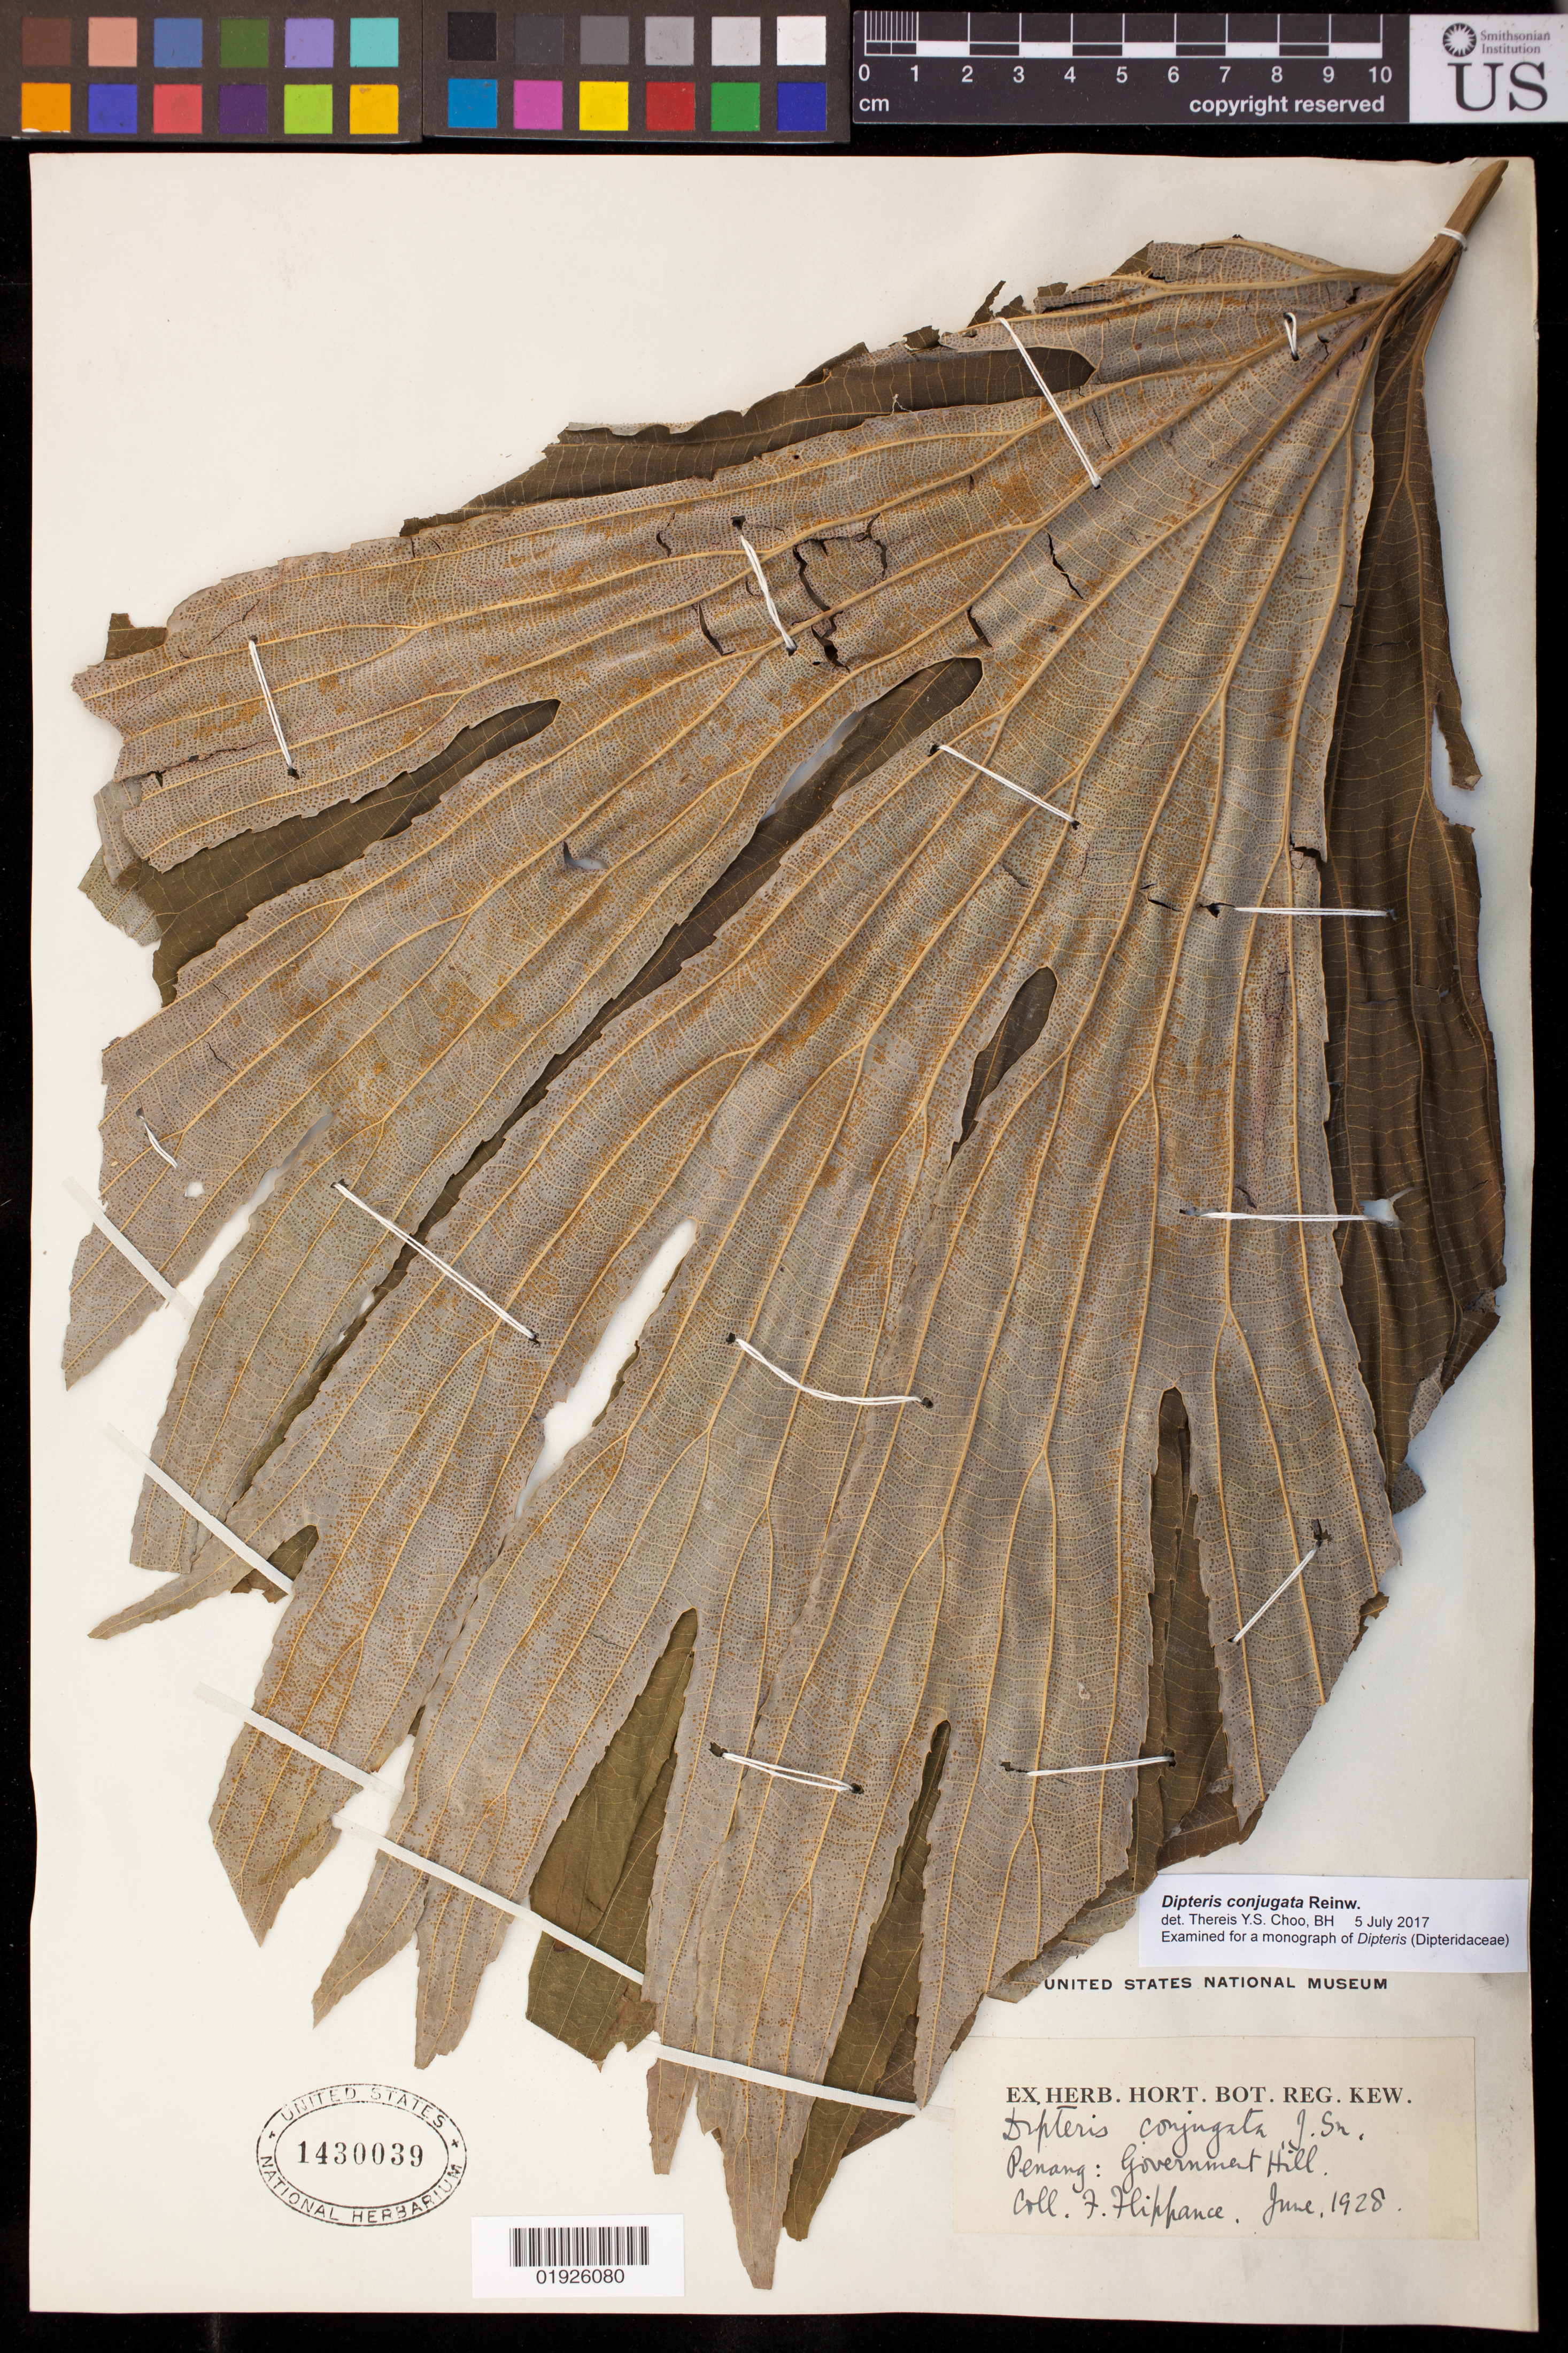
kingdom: Plantae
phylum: Tracheophyta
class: Polypodiopsida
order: Gleicheniales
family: Dipteridaceae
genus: Dipteris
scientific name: Dipteris conjugata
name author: Reinw.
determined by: Choo, Thereis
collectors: F. Flippance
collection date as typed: Jun 1928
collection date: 1928-06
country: Malaysia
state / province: Pinang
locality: Government Hill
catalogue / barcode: US 1430039